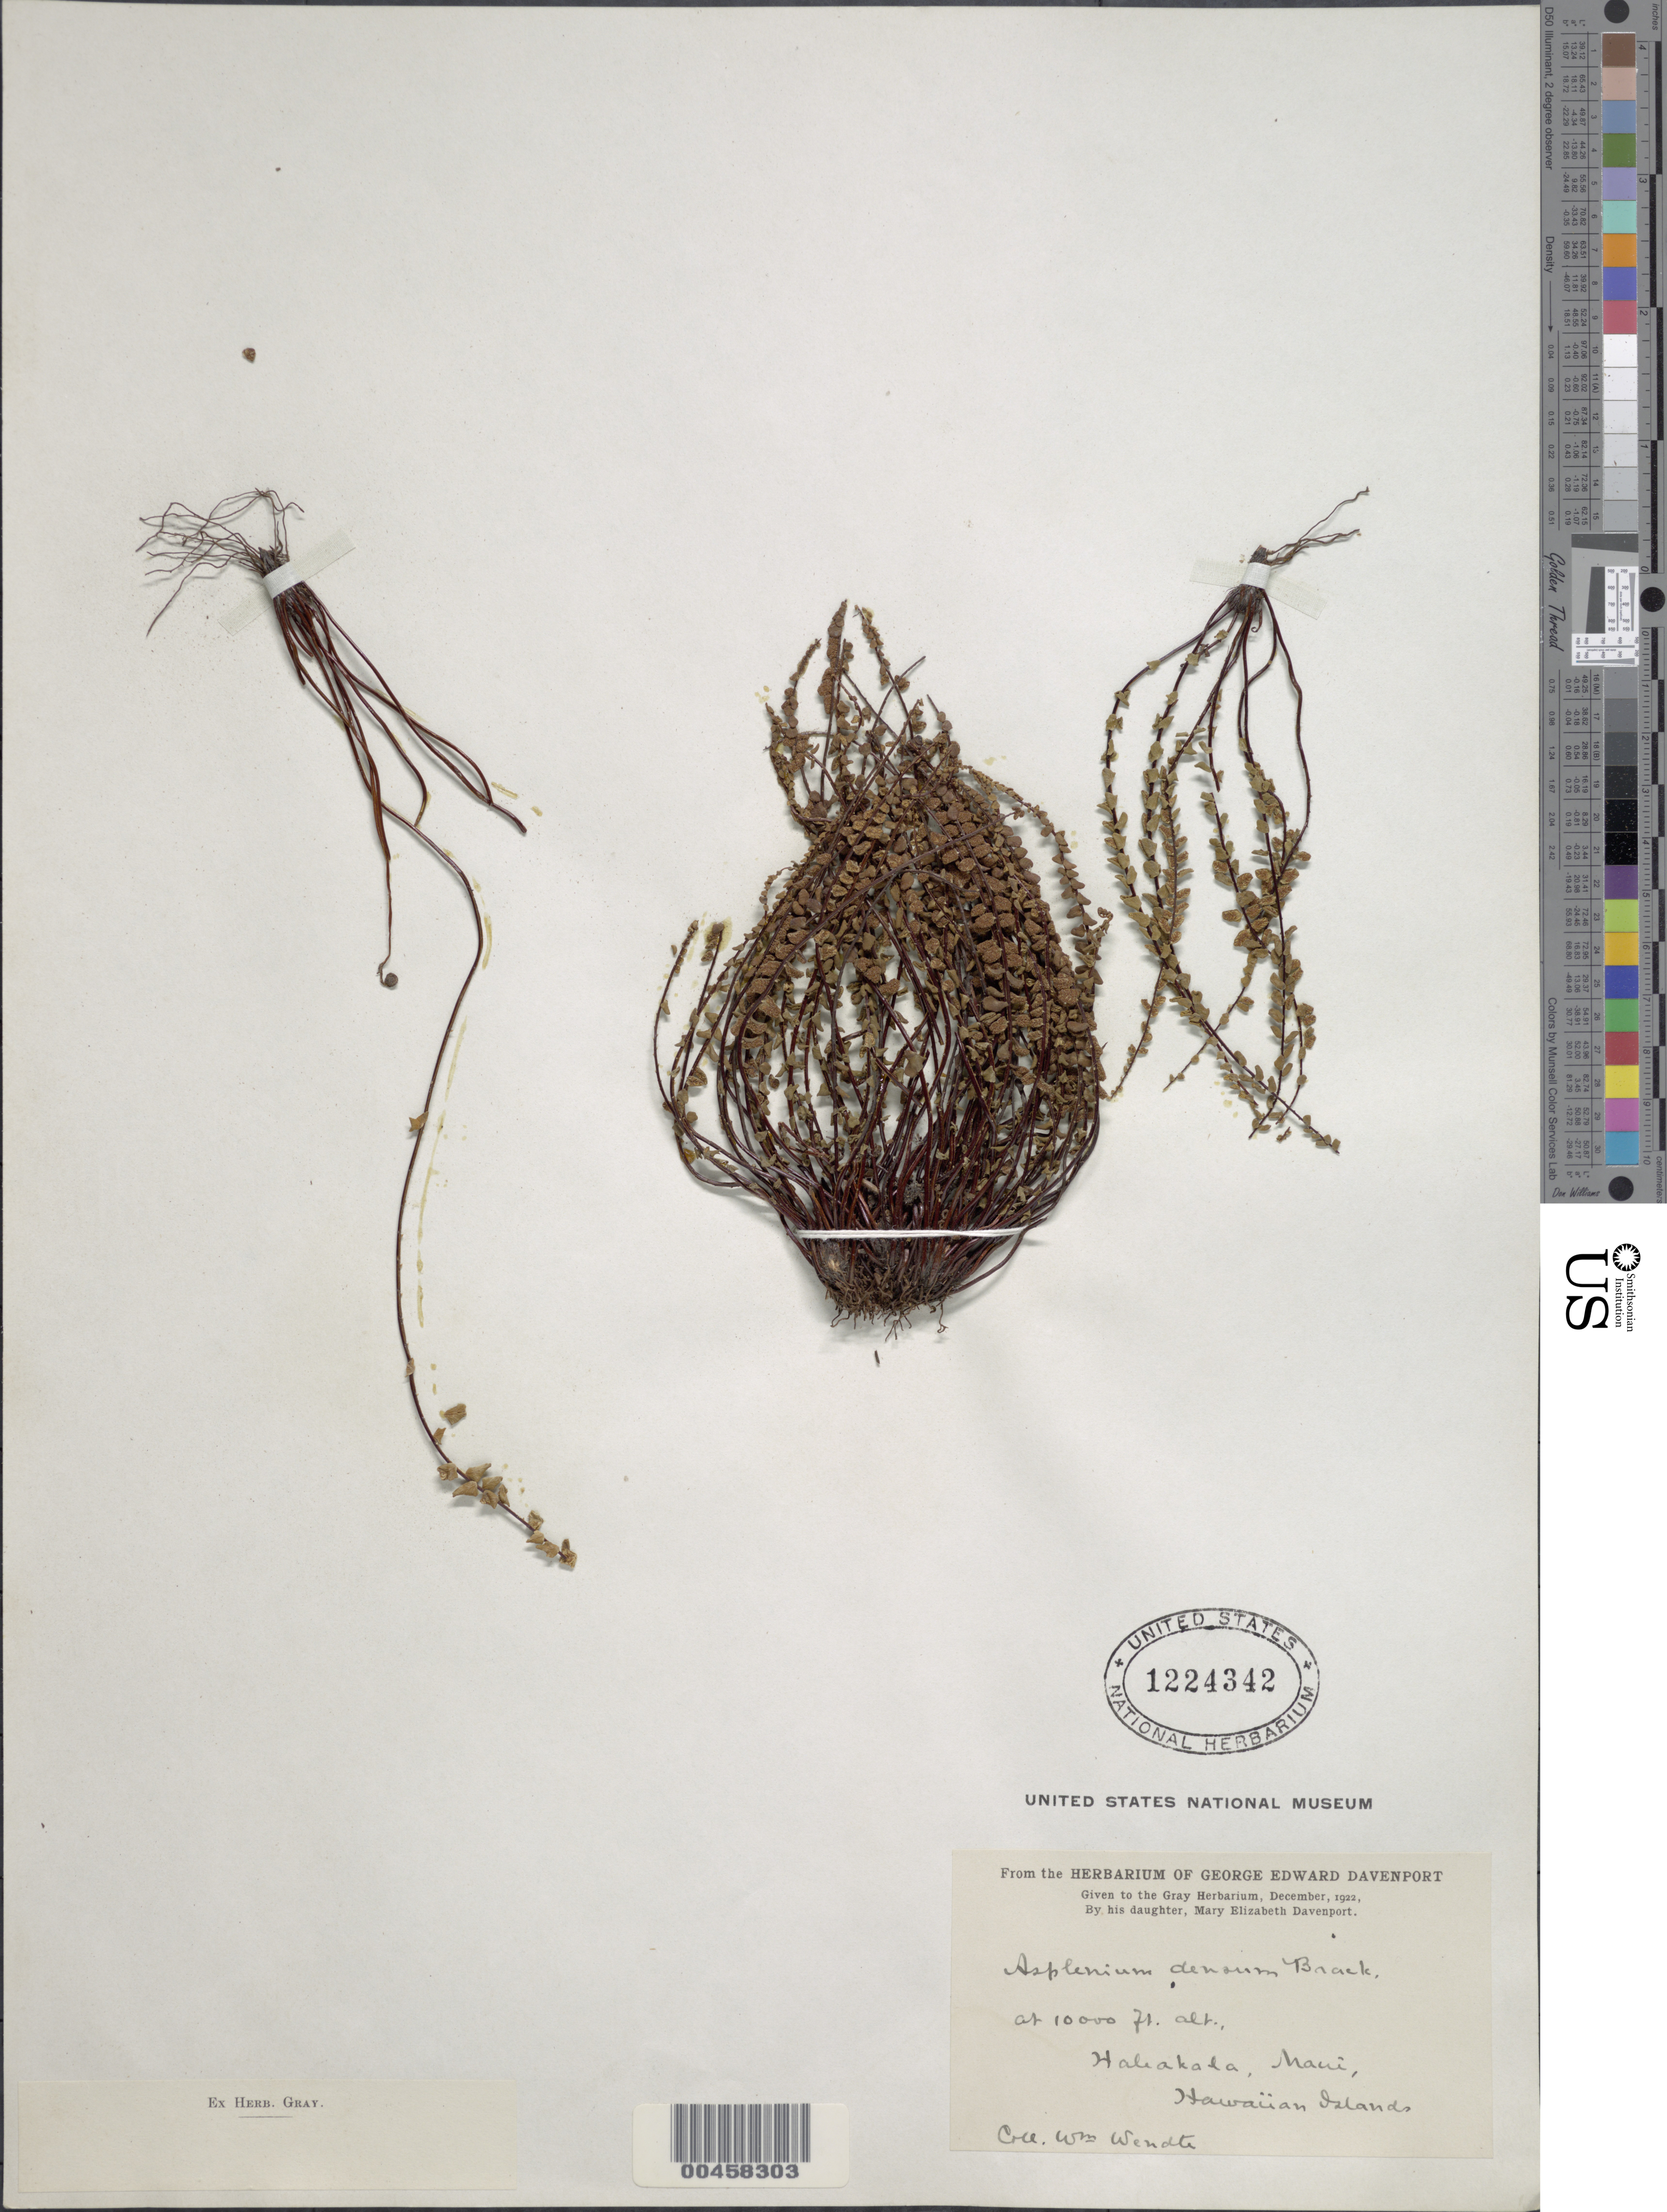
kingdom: Plantae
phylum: Tracheophyta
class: Polypodiopsida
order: Polypodiales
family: Aspleniaceae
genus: Asplenium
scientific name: Asplenium trichomanes subsp. densum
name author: (Brack.) W.H. Wagner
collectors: W. Wendte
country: United States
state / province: Hawaii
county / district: Maui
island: Maui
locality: Hawaiian Islands, Haleakala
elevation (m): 3048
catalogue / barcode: US 1224342